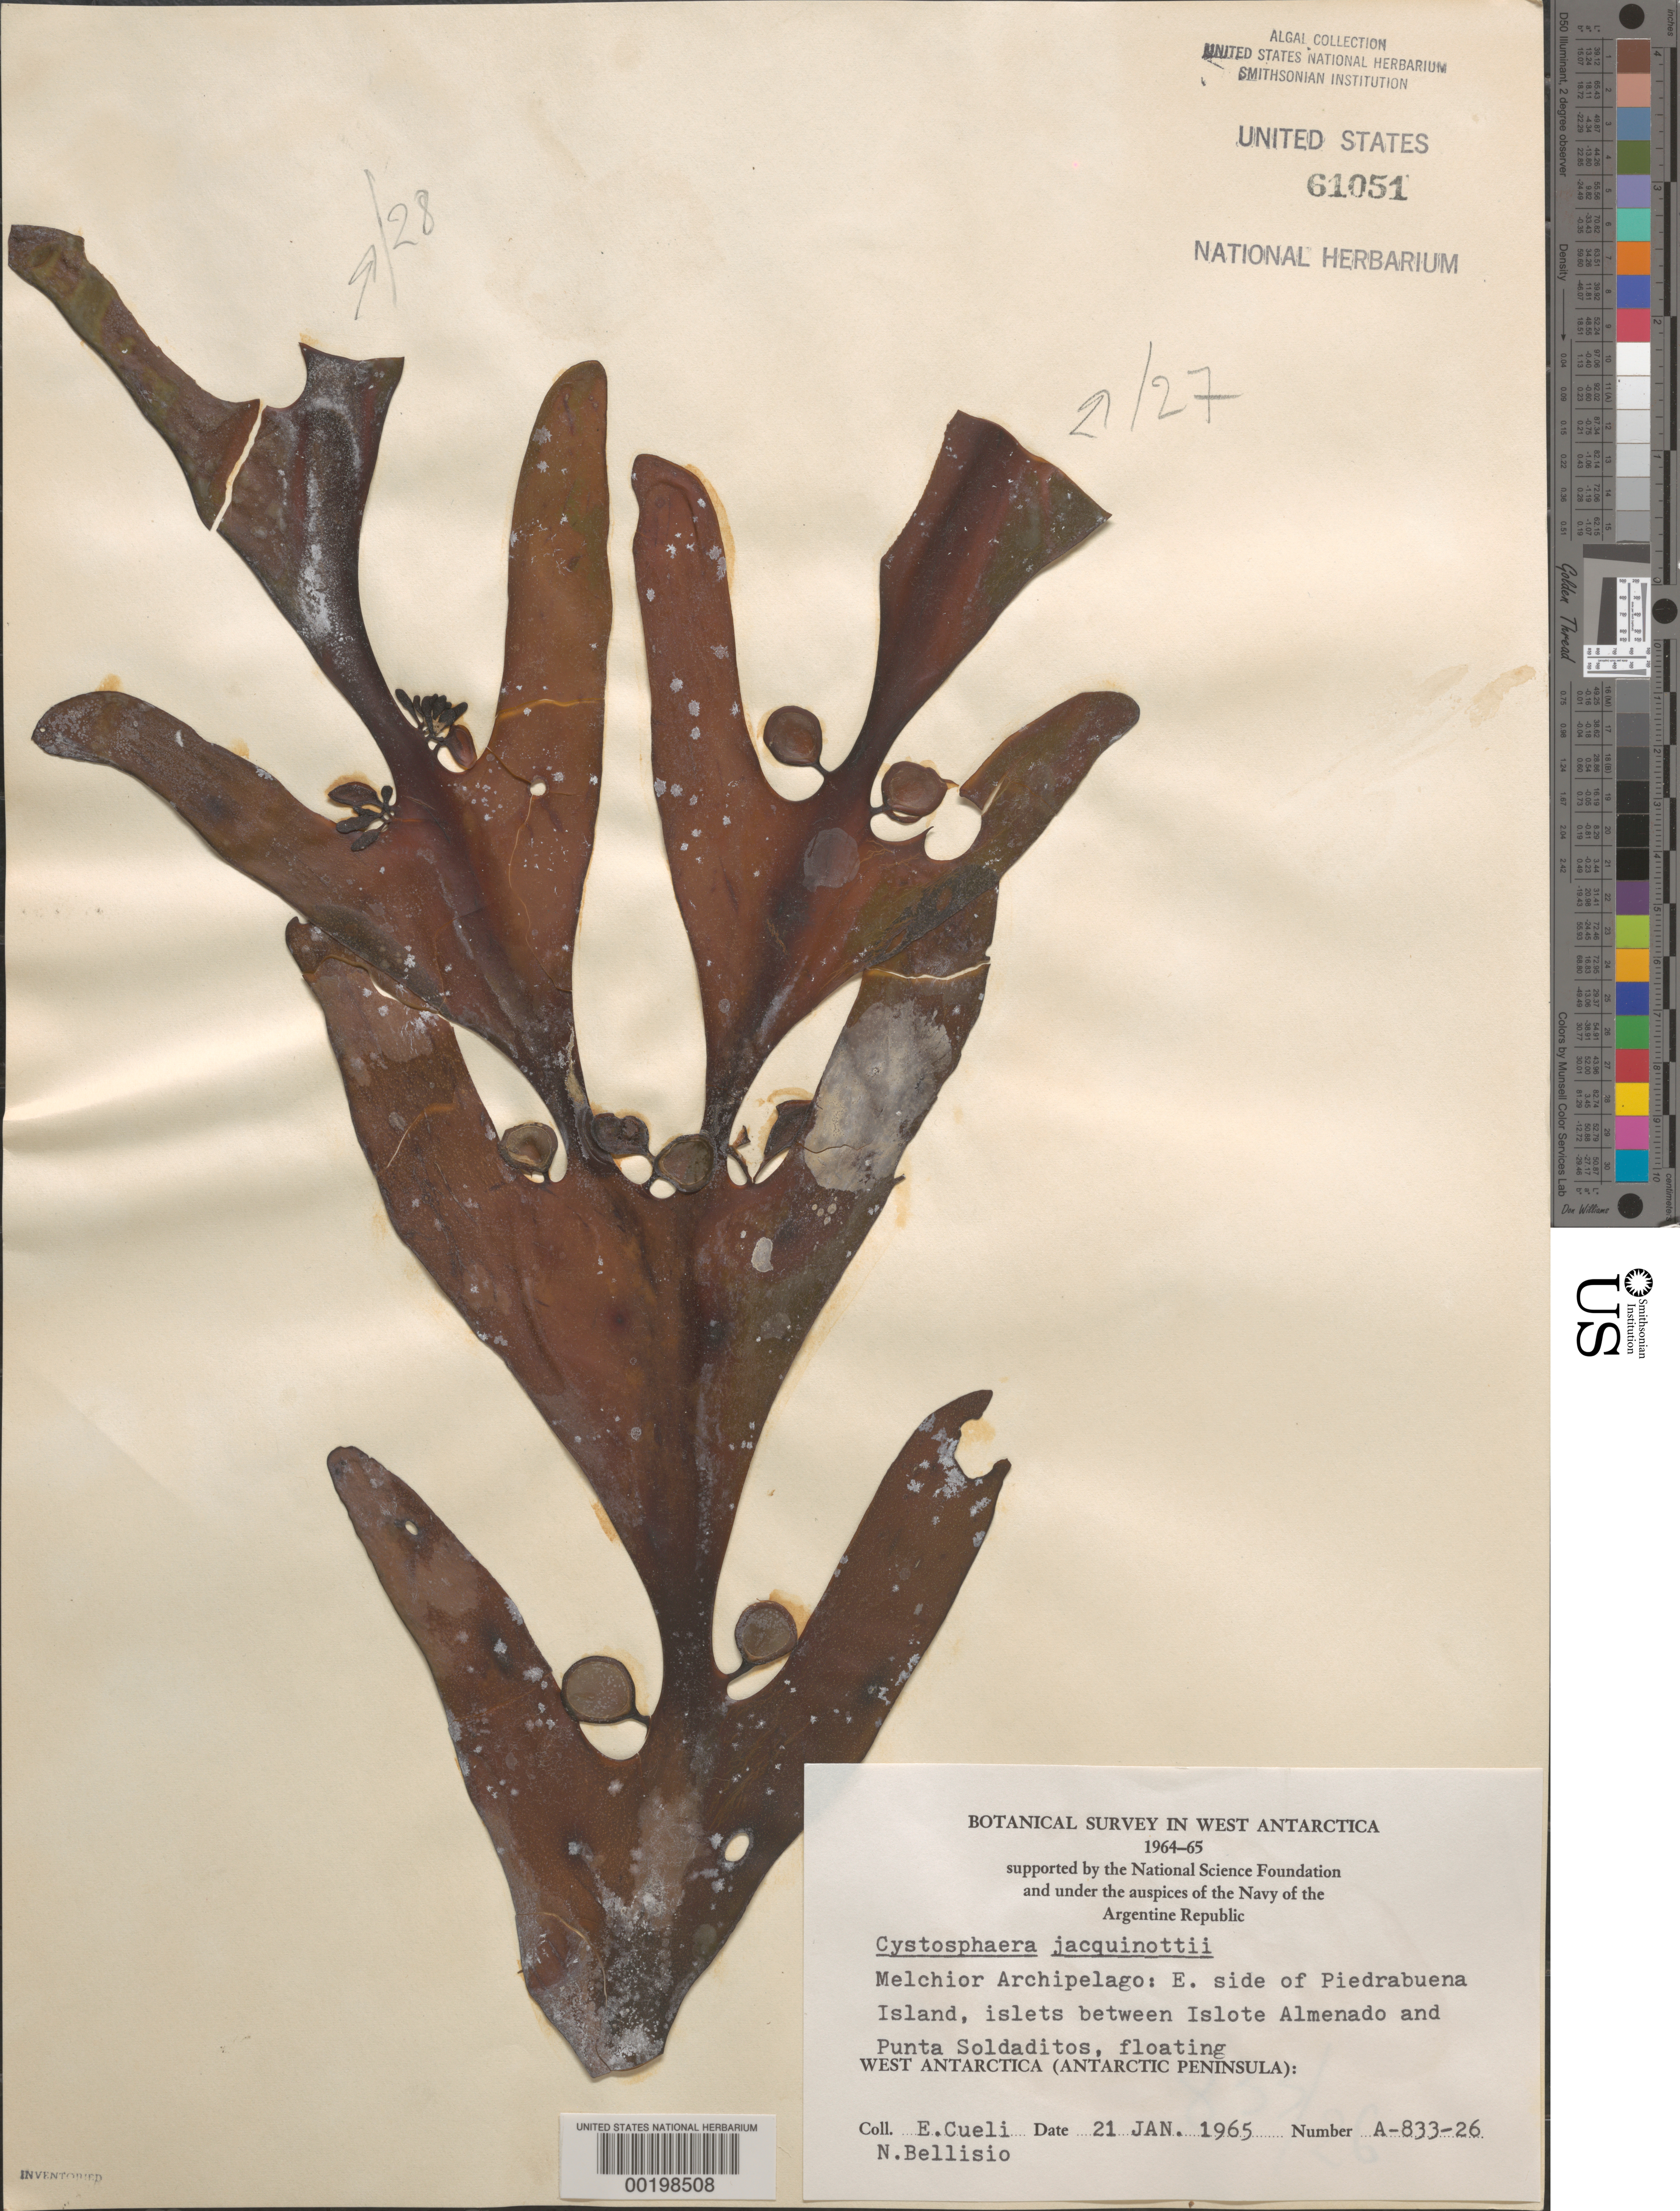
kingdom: Chromista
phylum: Ochrophyta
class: Phaeophyceae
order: Fucales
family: Seirococcaceae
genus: Cystosphaera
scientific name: Cystosphaera jacquinotii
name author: (Montagne) Skottsberg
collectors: E. Cueli & N. Bellisio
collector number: A-833-26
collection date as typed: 21 Jan 1965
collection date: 1965-01-21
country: Antarctica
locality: Eta Island, islets between Islote Almenado & Punta Soladitos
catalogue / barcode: US 61051